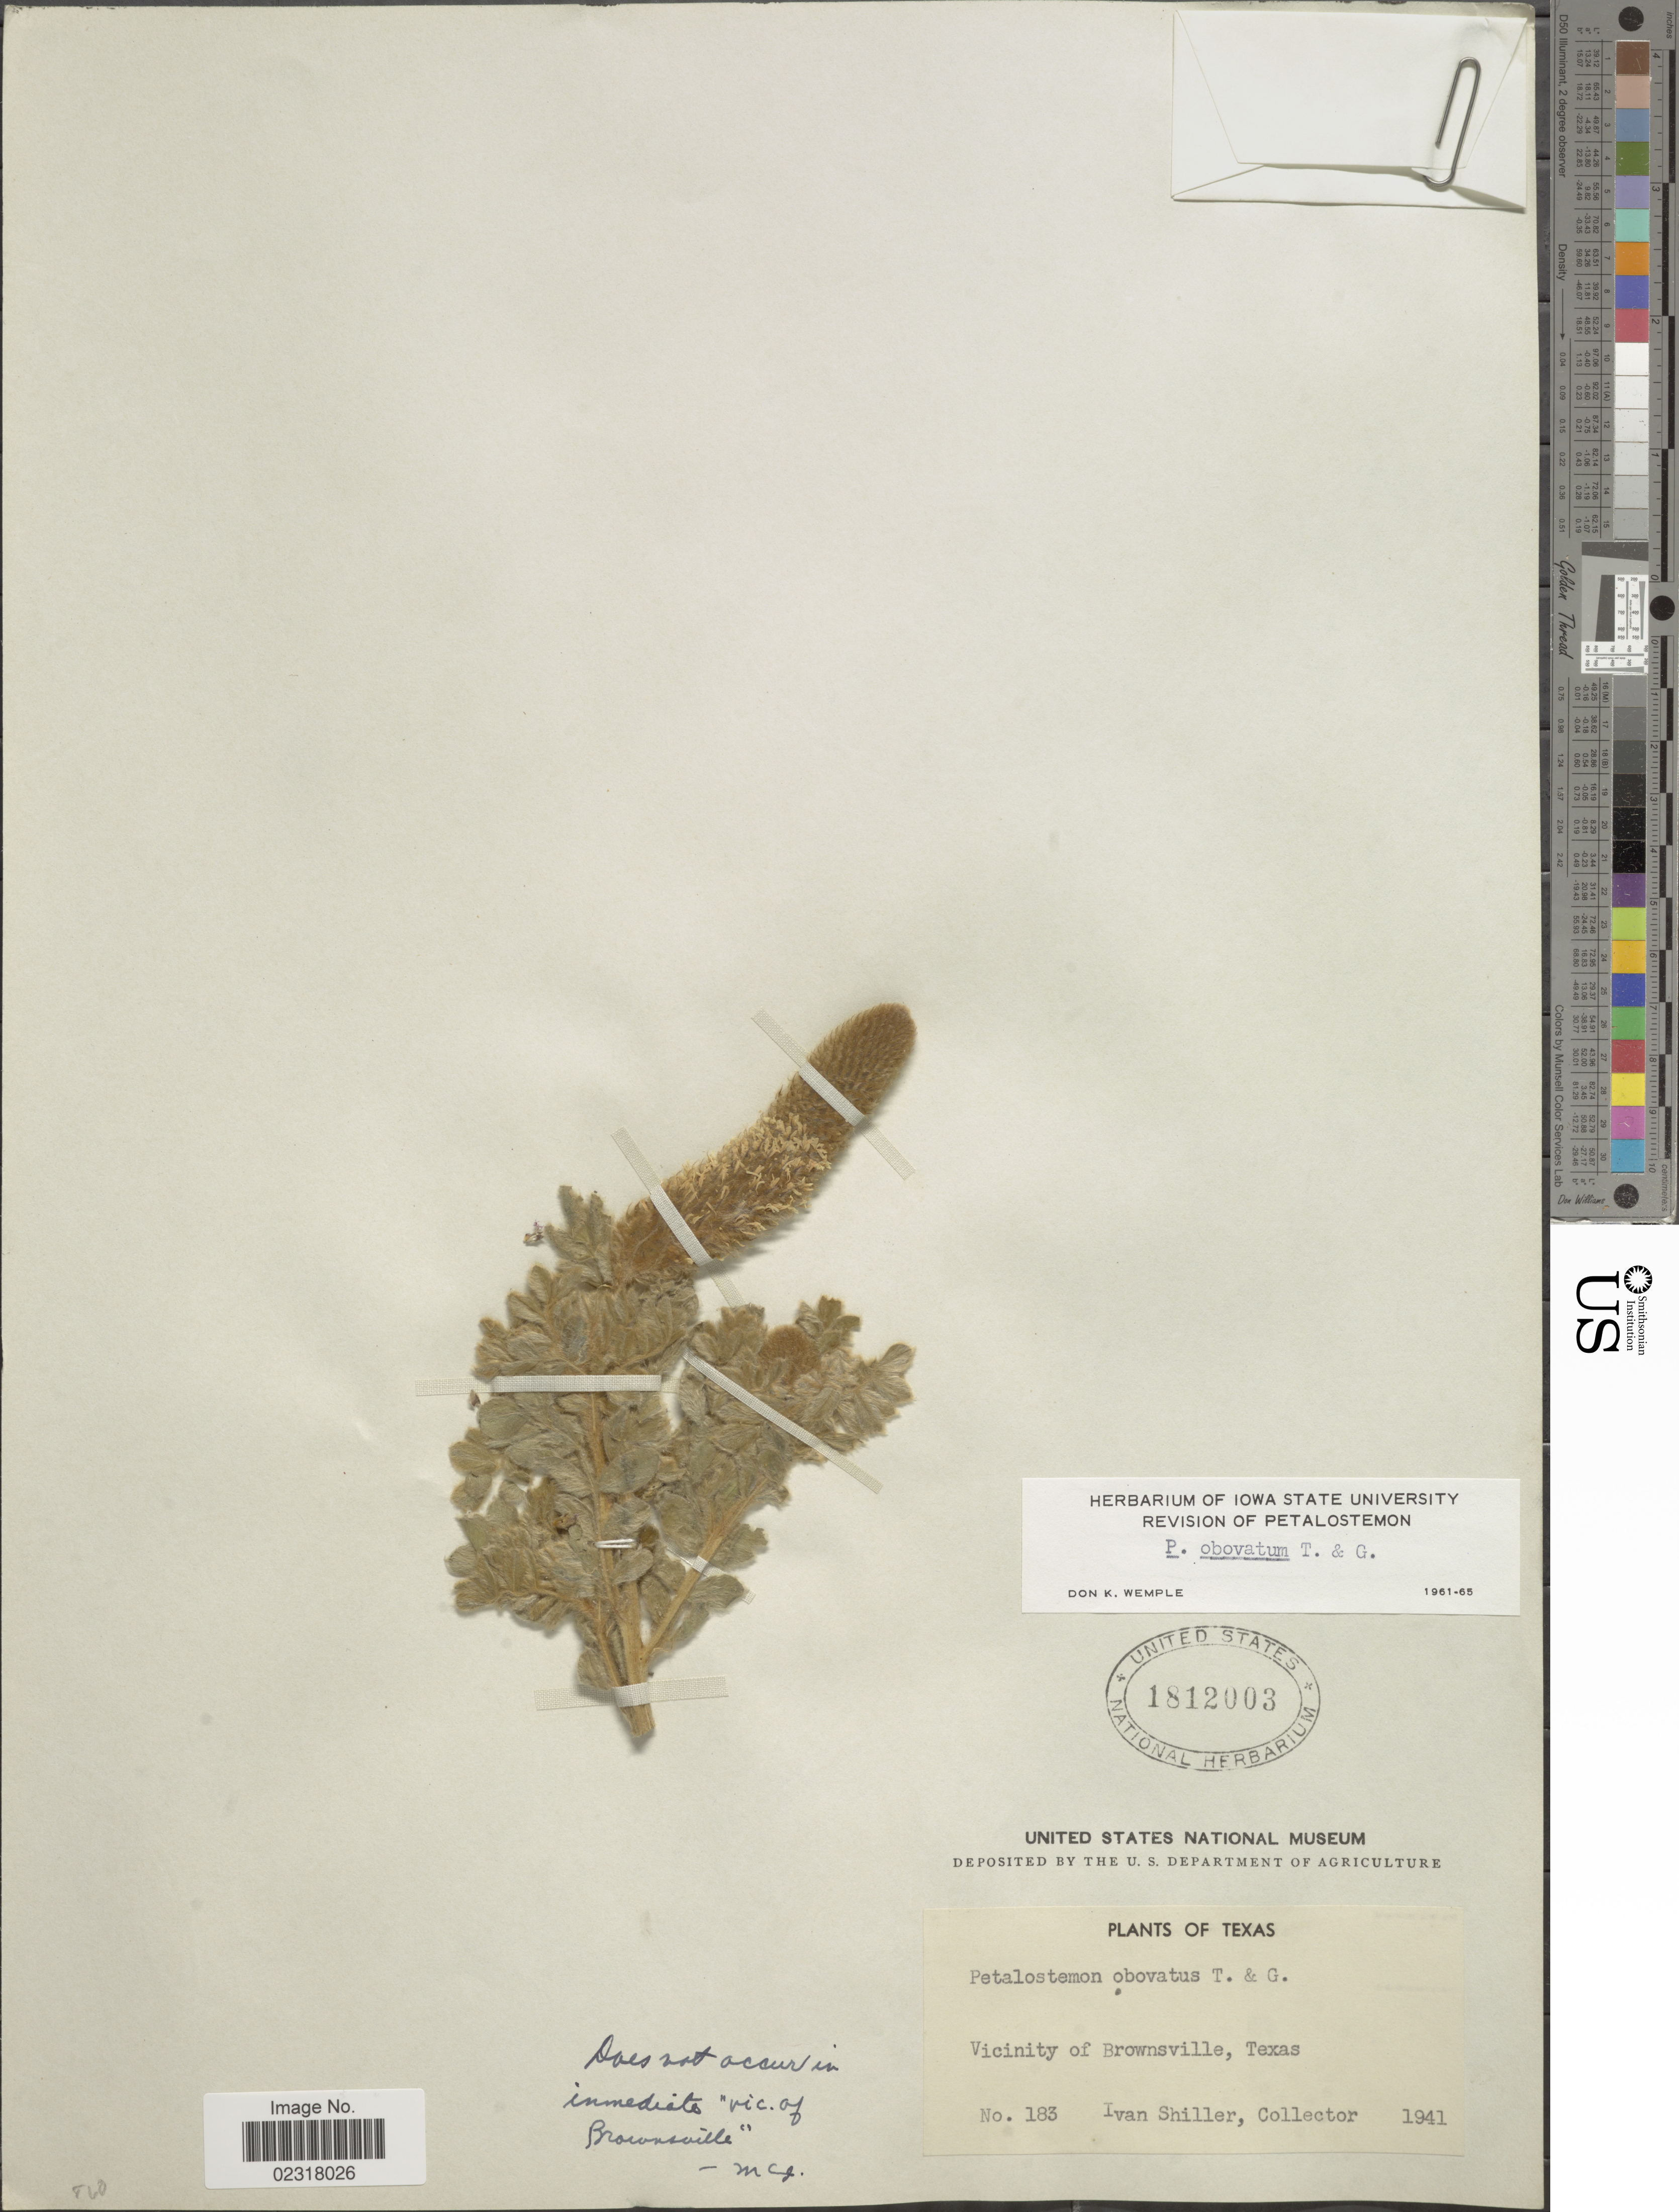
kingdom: Plantae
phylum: Tracheophyta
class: Magnoliopsida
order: Fabales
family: Fabaceae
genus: Dalea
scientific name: Dalea obovata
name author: (Torr.) Shinners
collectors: I. Shiller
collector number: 183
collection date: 1941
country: United States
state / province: Texas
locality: Vicinity of Brownsville.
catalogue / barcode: US 1812003